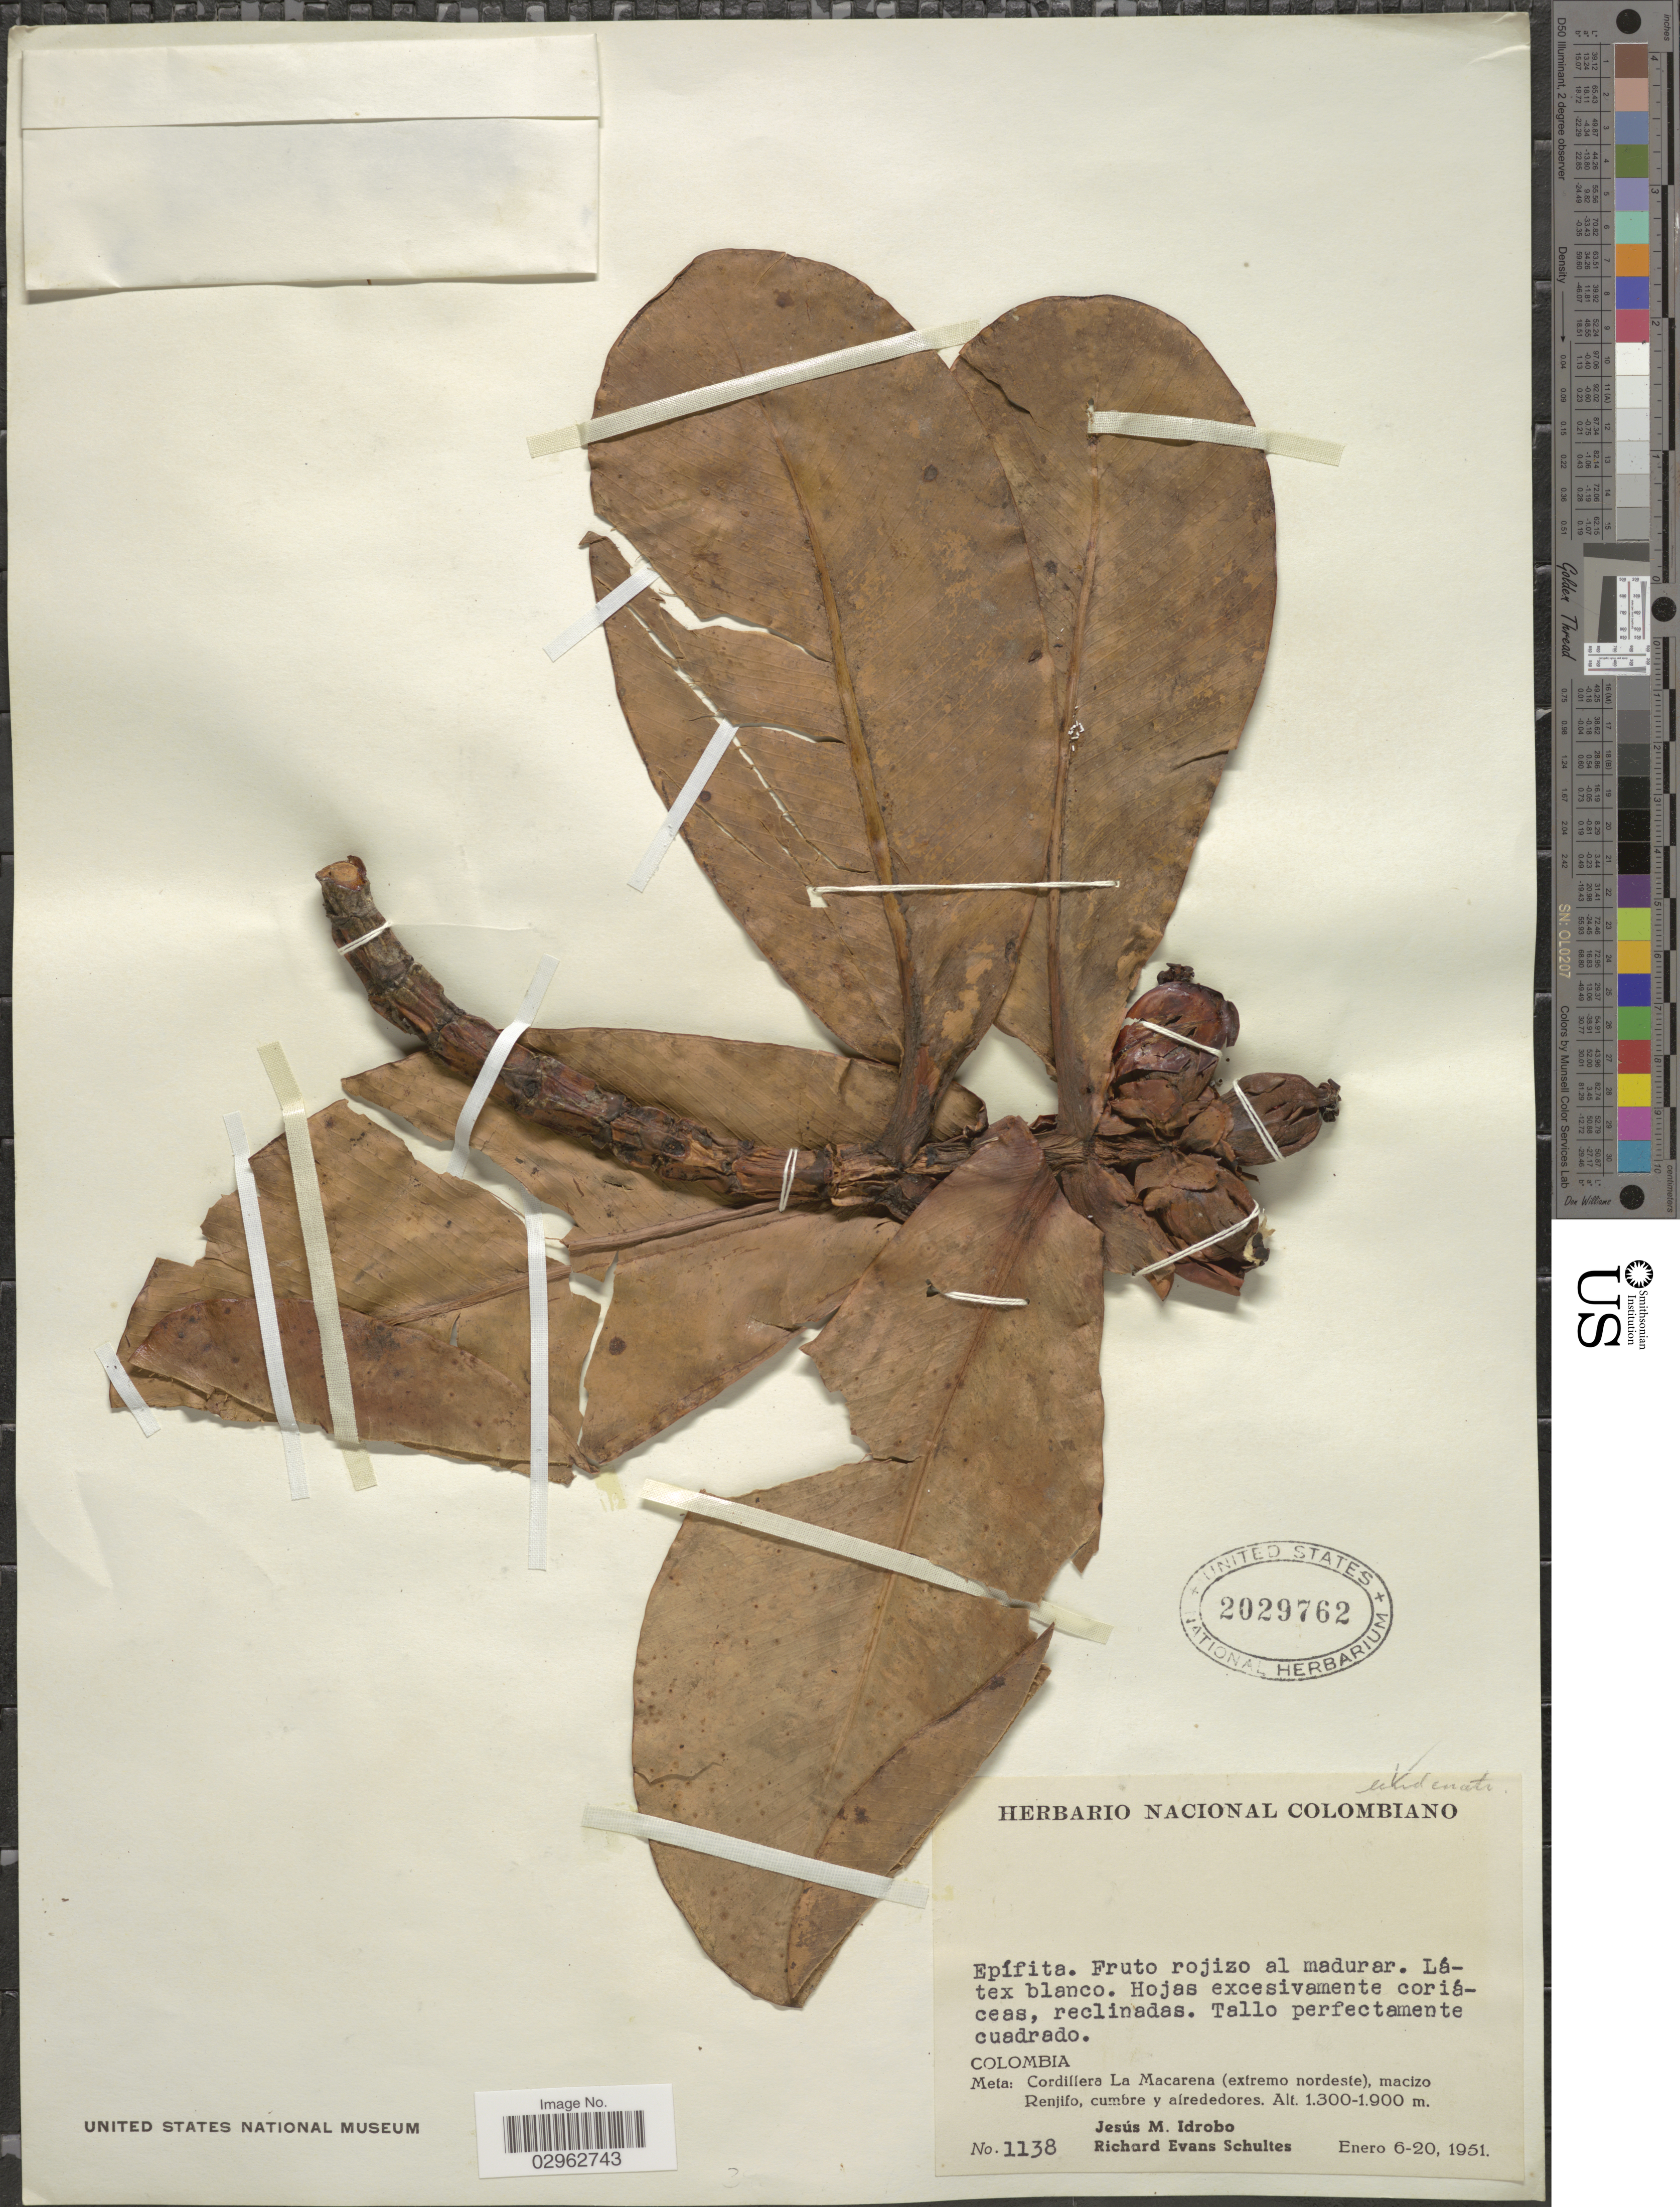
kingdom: Plantae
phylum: Tracheophyta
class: Magnoliopsida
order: Malpighiales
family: Clusiaceae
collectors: J. M. Idrobo & R. E. Schultes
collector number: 1138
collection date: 1951-01-06/1951-01-20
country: Colombia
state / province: Meta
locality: Cordillera La Macarena (extremo nordeste), macizo Renjifo, cumbre y alrededores.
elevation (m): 1300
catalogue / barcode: US 2029762